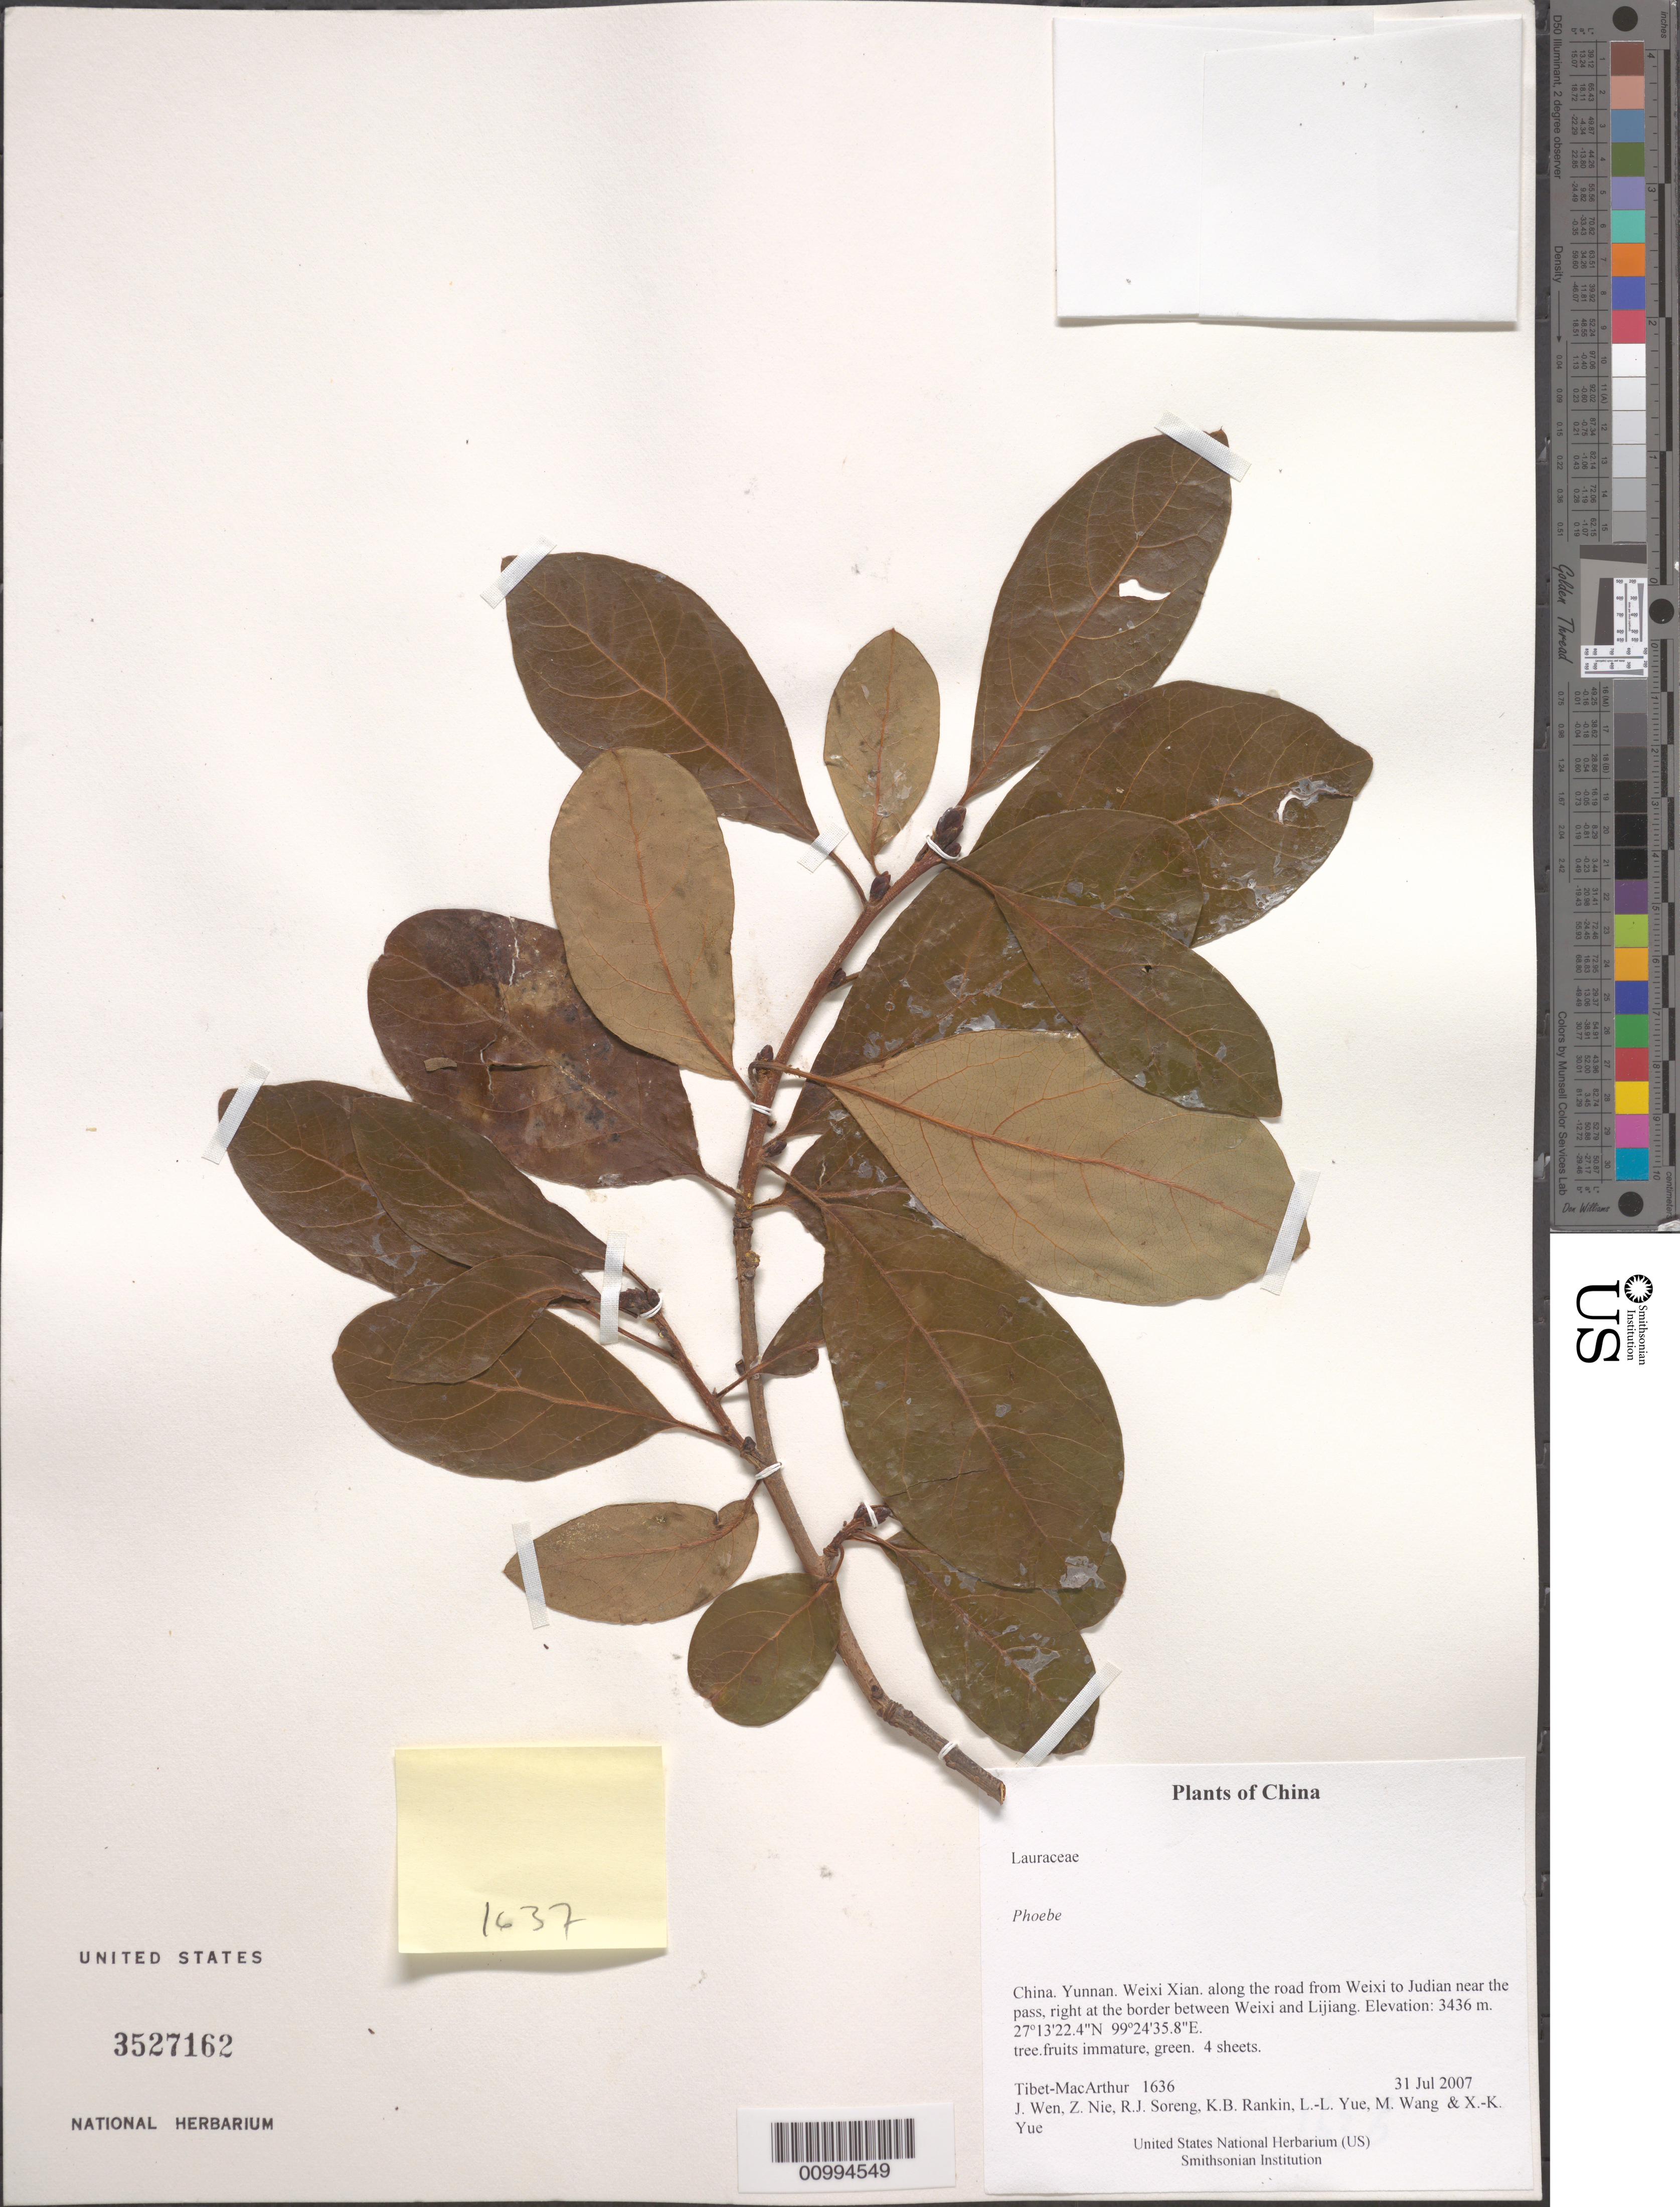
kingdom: Plantae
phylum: Tracheophyta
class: Magnoliopsida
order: Laurales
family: Lauraceae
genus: Phoebe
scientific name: Phoebe sp.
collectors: Tibet-MacArthur, J. Wen, Z. Nie, R. J. Soreng, K. Rankin, L. Yue, M. Wang & X. Yue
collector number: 1636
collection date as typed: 31 Jul 2007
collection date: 2007-07-31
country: China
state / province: Yunnan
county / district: Weixi Xian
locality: along the road from Weixi to Judian near the pass, right at the border between Weixi and Lijiang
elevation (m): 3436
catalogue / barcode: US 3527162